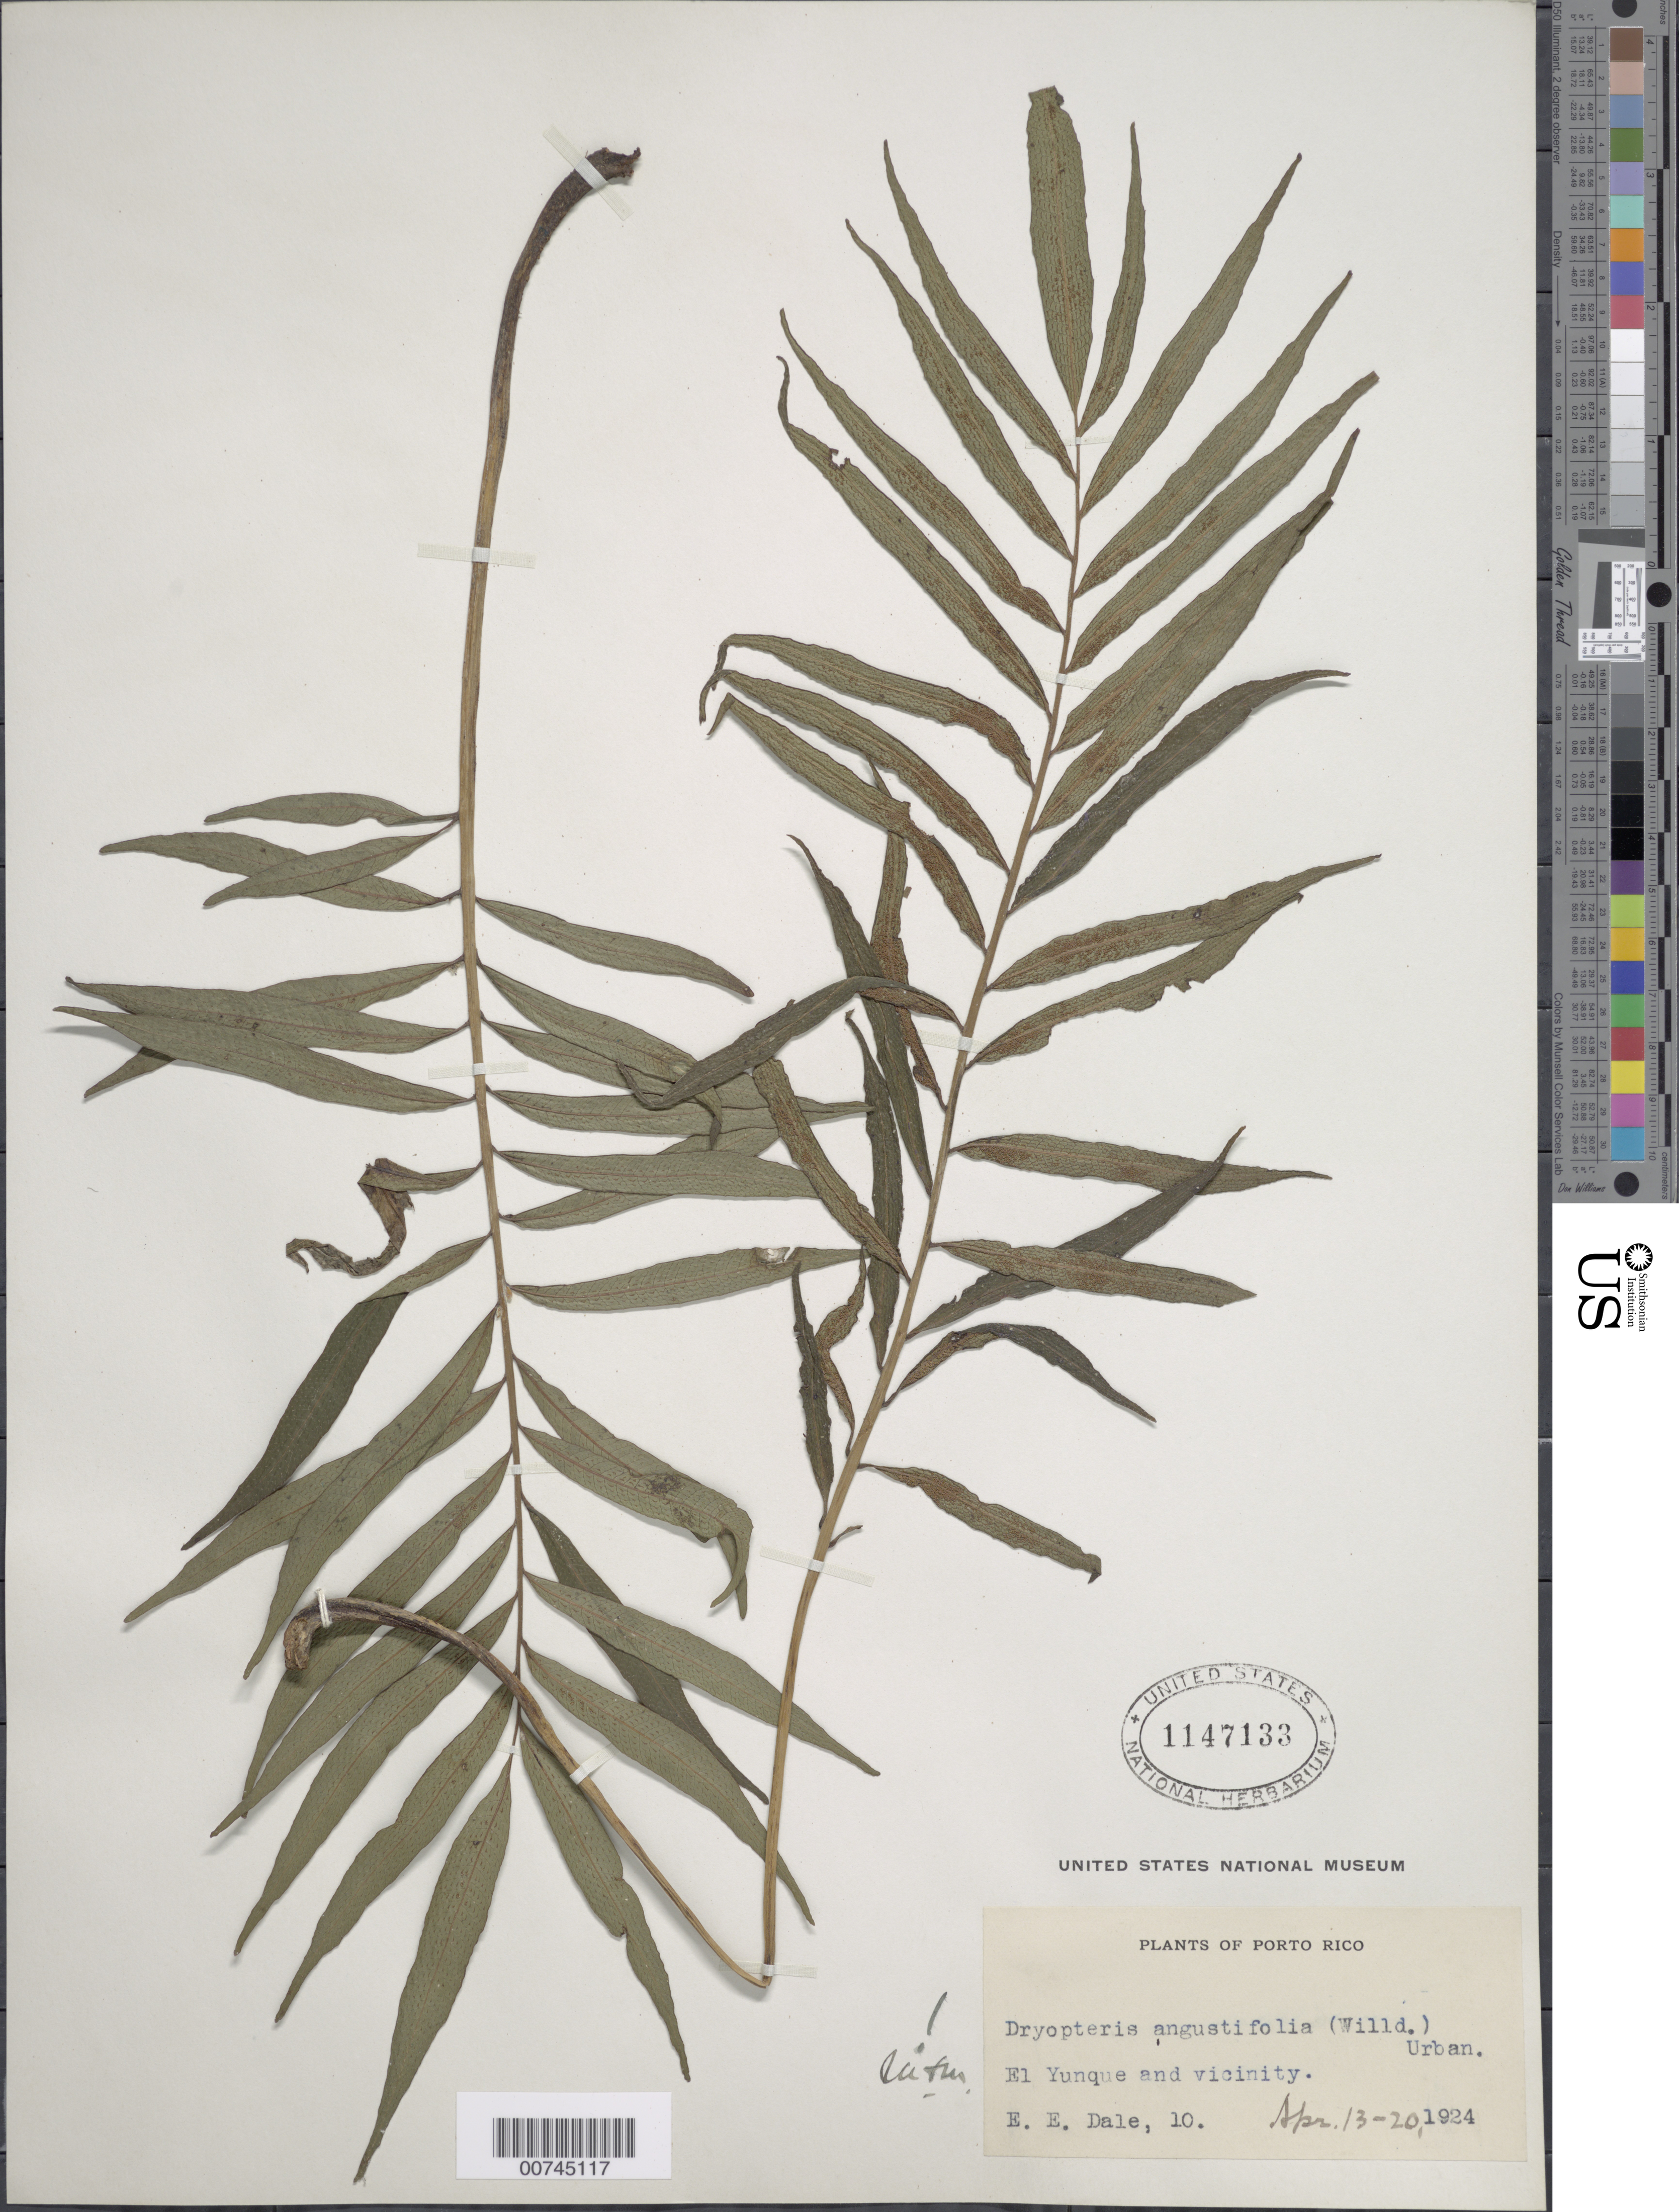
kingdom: Plantae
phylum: Tracheophyta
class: Polypodiopsida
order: Polypodiales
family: Thelypteridaceae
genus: Meniscium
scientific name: Meniscium angustifolium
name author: Willd.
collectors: E. Dale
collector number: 10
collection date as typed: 13 Apr 1924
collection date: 1924-04-13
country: Puerto Rico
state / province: Río Grande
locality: El Yunque and vicinity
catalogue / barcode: US 1147133